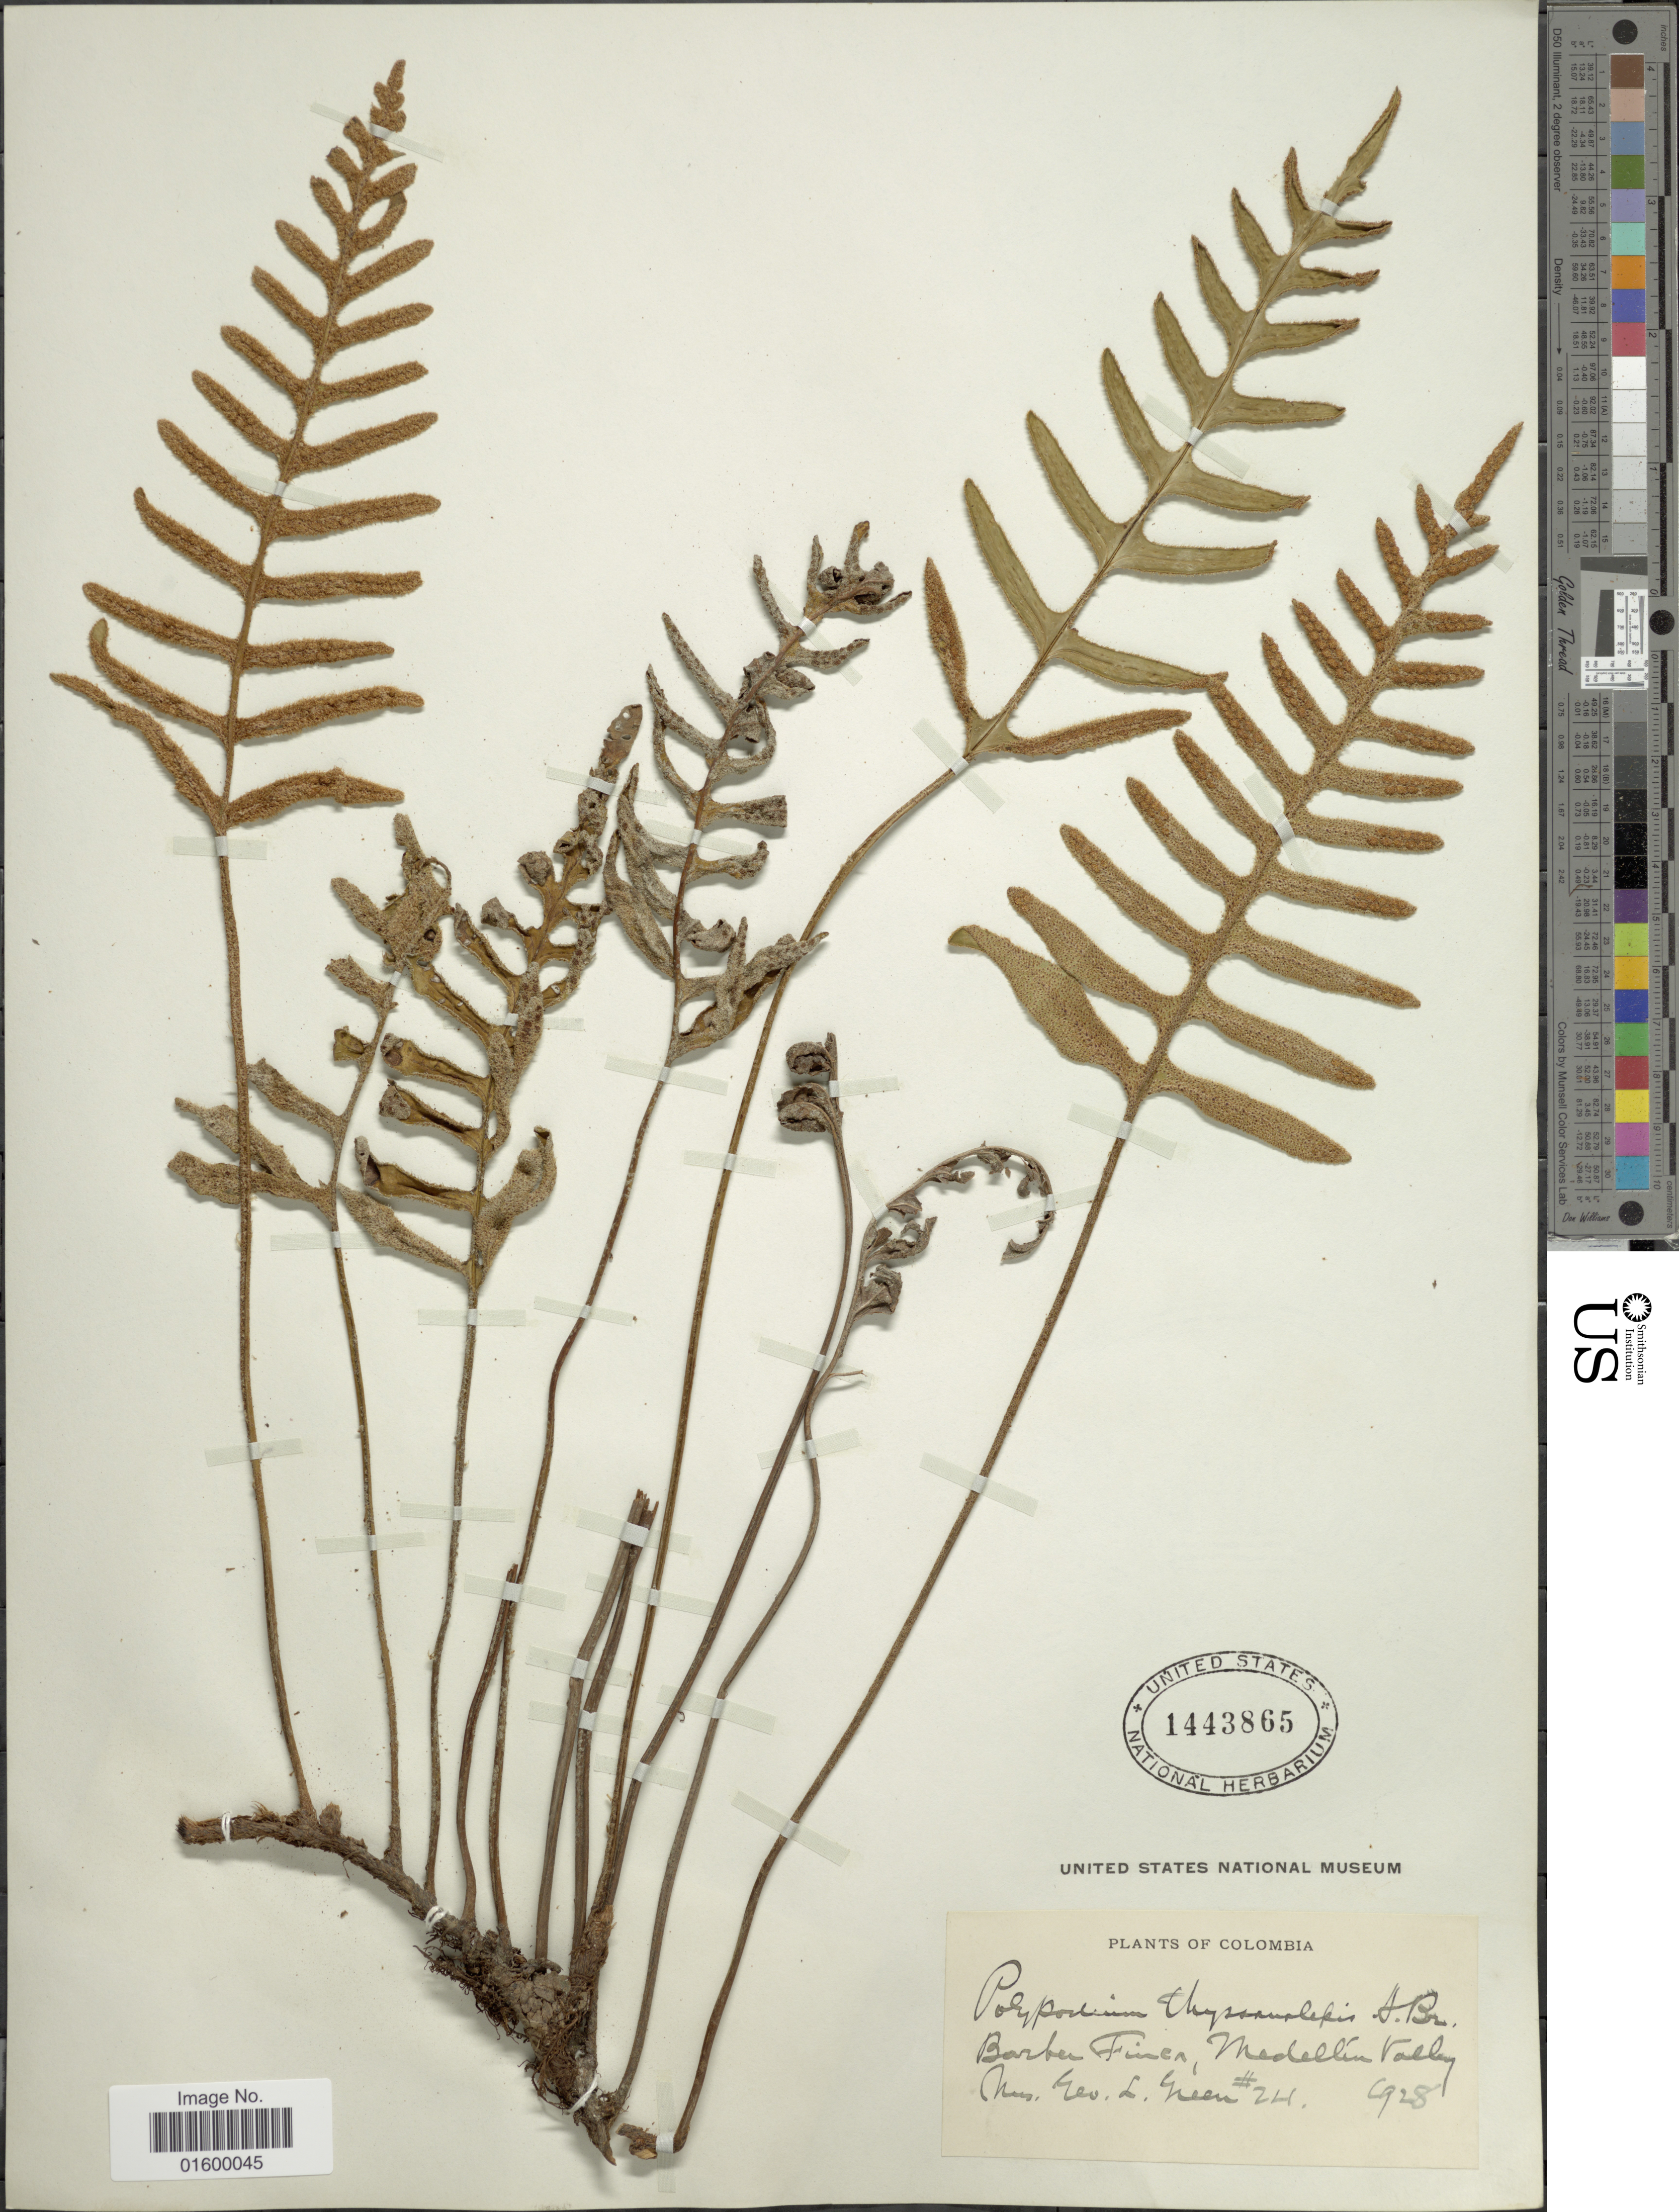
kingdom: Plantae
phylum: Tracheophyta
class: Polypodiopsida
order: Polypodiales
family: Polypodiaceae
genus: Pleopeltis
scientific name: Pleopeltis thyssanolepis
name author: (A. Braun ex Klotzsch) E.G. Andrews & Windham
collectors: ex herb. Mrs. Rev. L. Green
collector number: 24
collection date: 1928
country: Colombia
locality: Barba Finca, Medellin Valley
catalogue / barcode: US 1443865